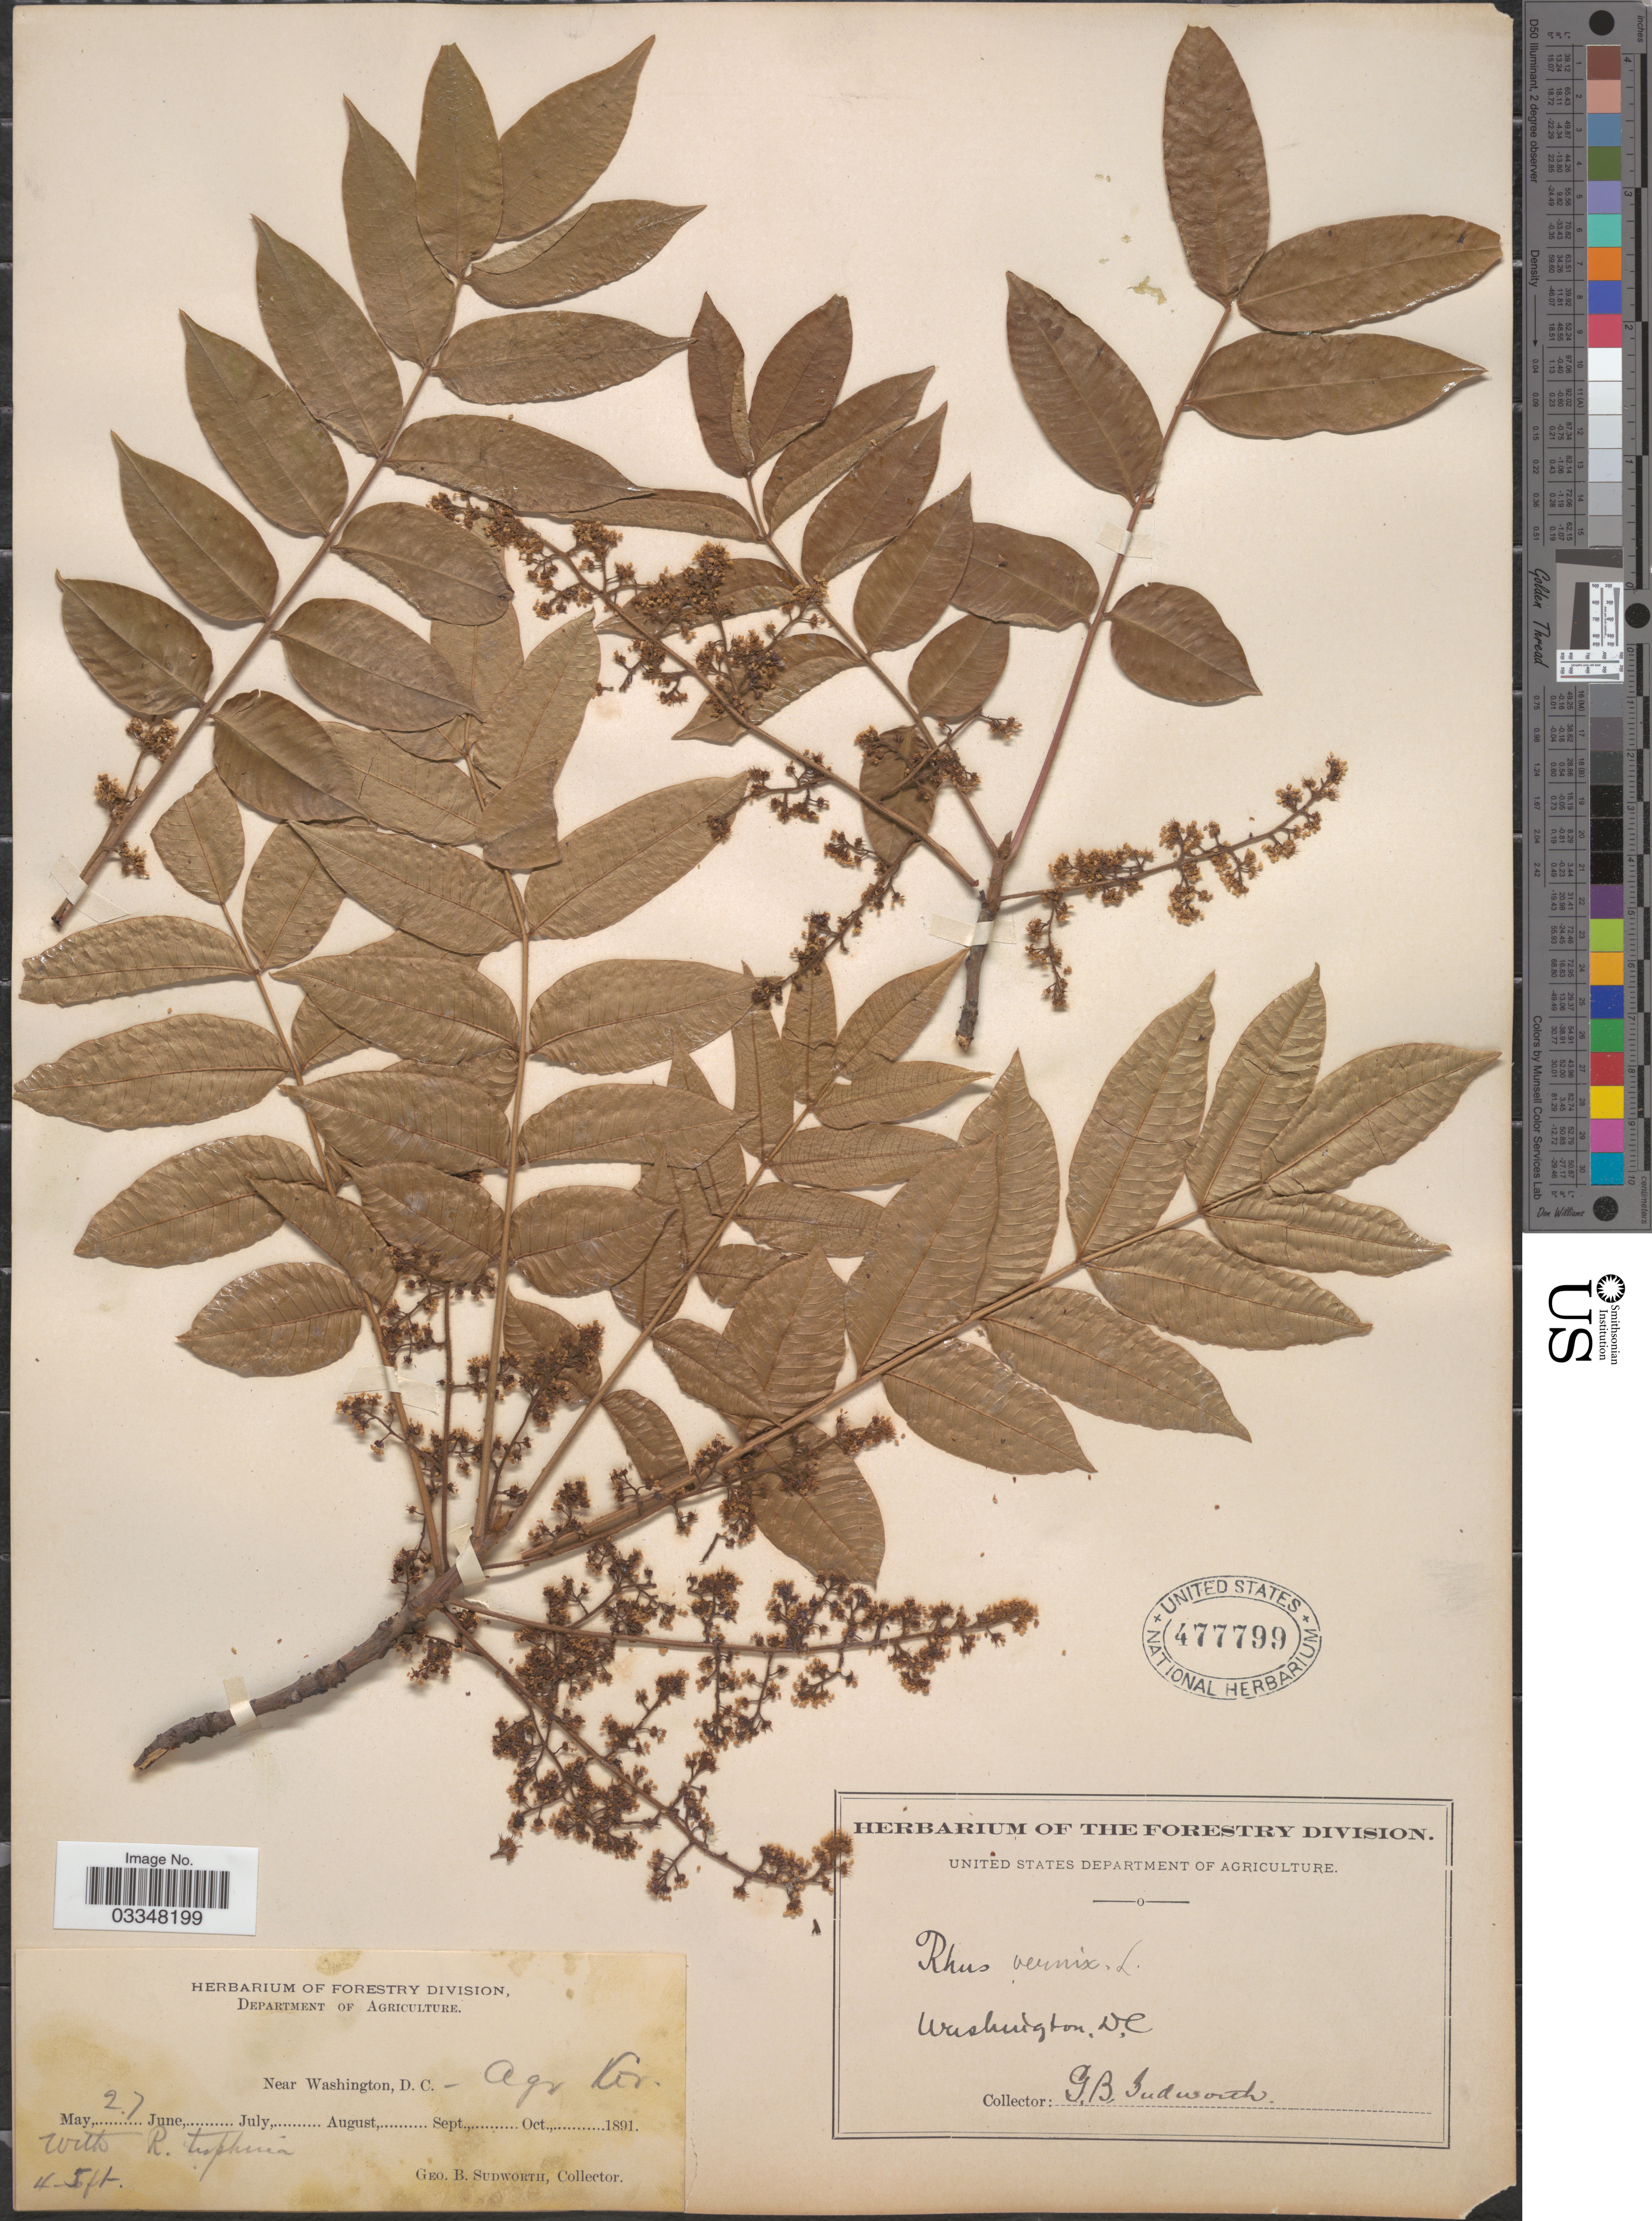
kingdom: Plantae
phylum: Tracheophyta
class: Magnoliopsida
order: Sapindales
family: Anacardiaceae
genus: Toxicodendron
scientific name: Toxicodendron vernix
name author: (L.) Kuntze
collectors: G. B. Sudworth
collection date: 1891-05-27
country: United States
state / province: District of Columbia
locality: Near Washington. Agr. Gr.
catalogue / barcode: US 477799